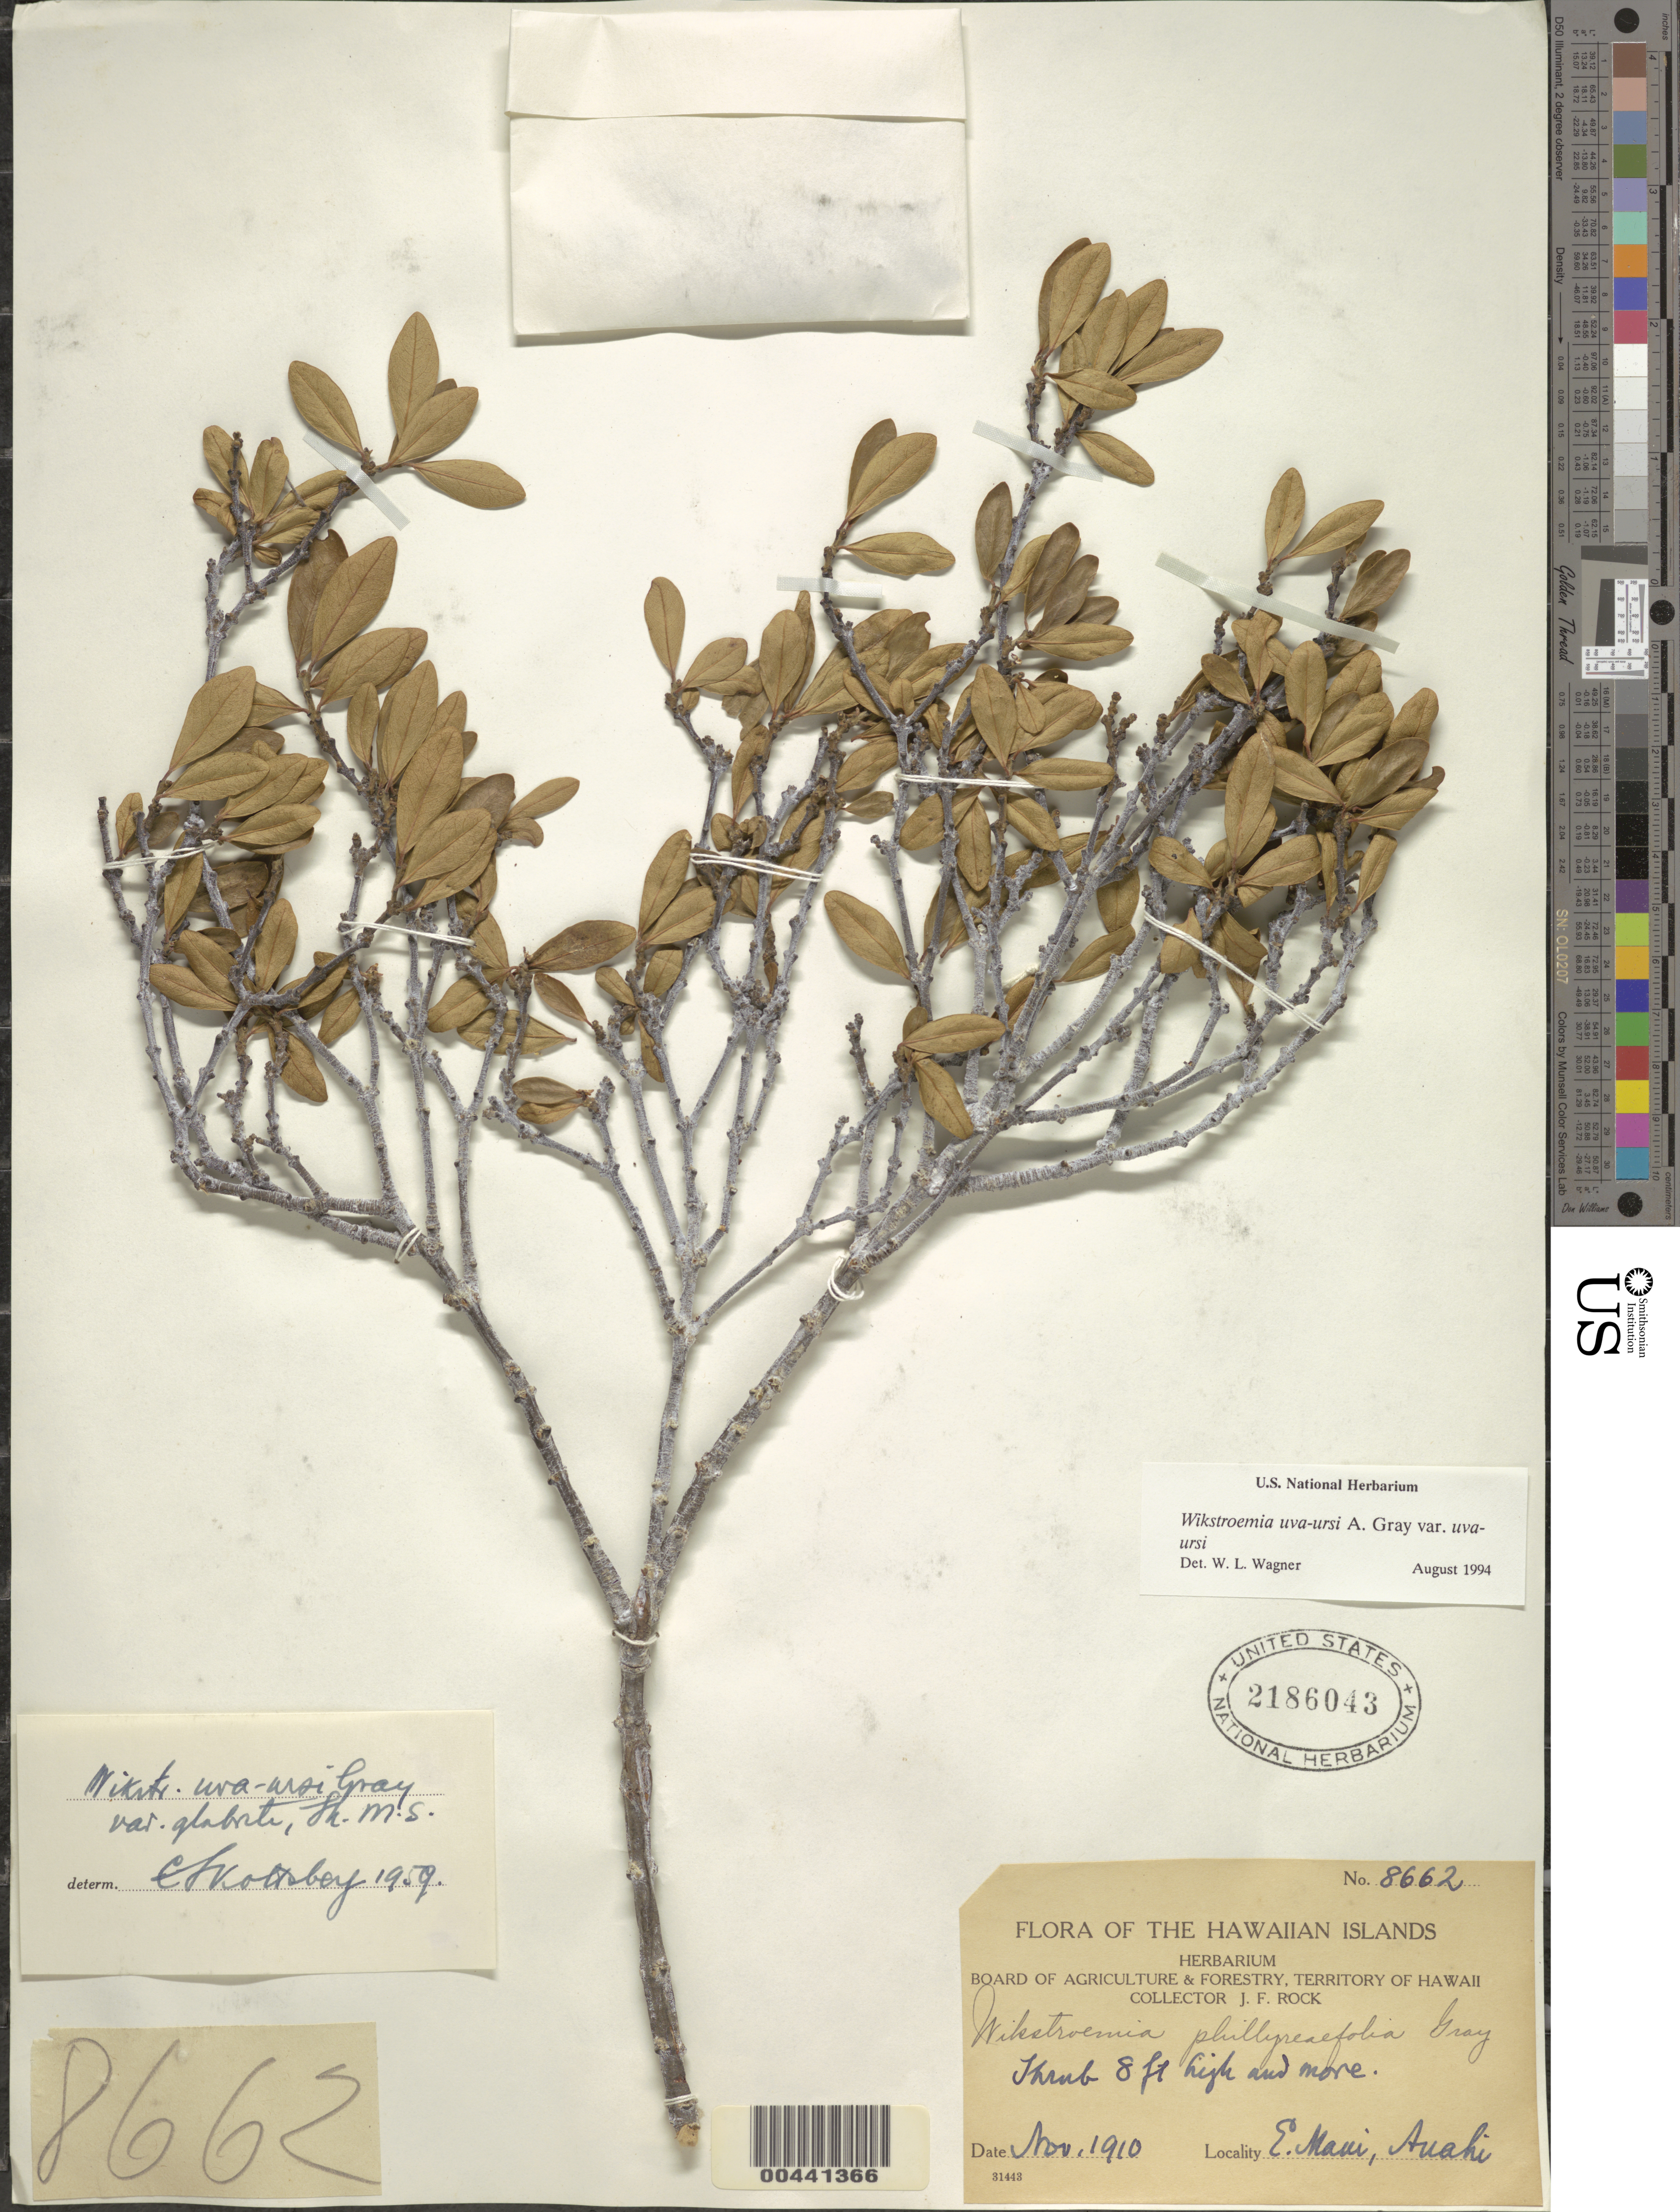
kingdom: Plantae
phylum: Tracheophyta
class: Magnoliopsida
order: Malvales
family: Thymelaeaceae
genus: Wikstroemia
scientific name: Wikstroemia uva-ursi var. uva-ursi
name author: A. Gray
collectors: J. F. Rock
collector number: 8662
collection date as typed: Nov 1910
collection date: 1910-11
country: United States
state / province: Hawaii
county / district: Maui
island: Maui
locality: E Maui, Auahi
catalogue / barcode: US 2186043